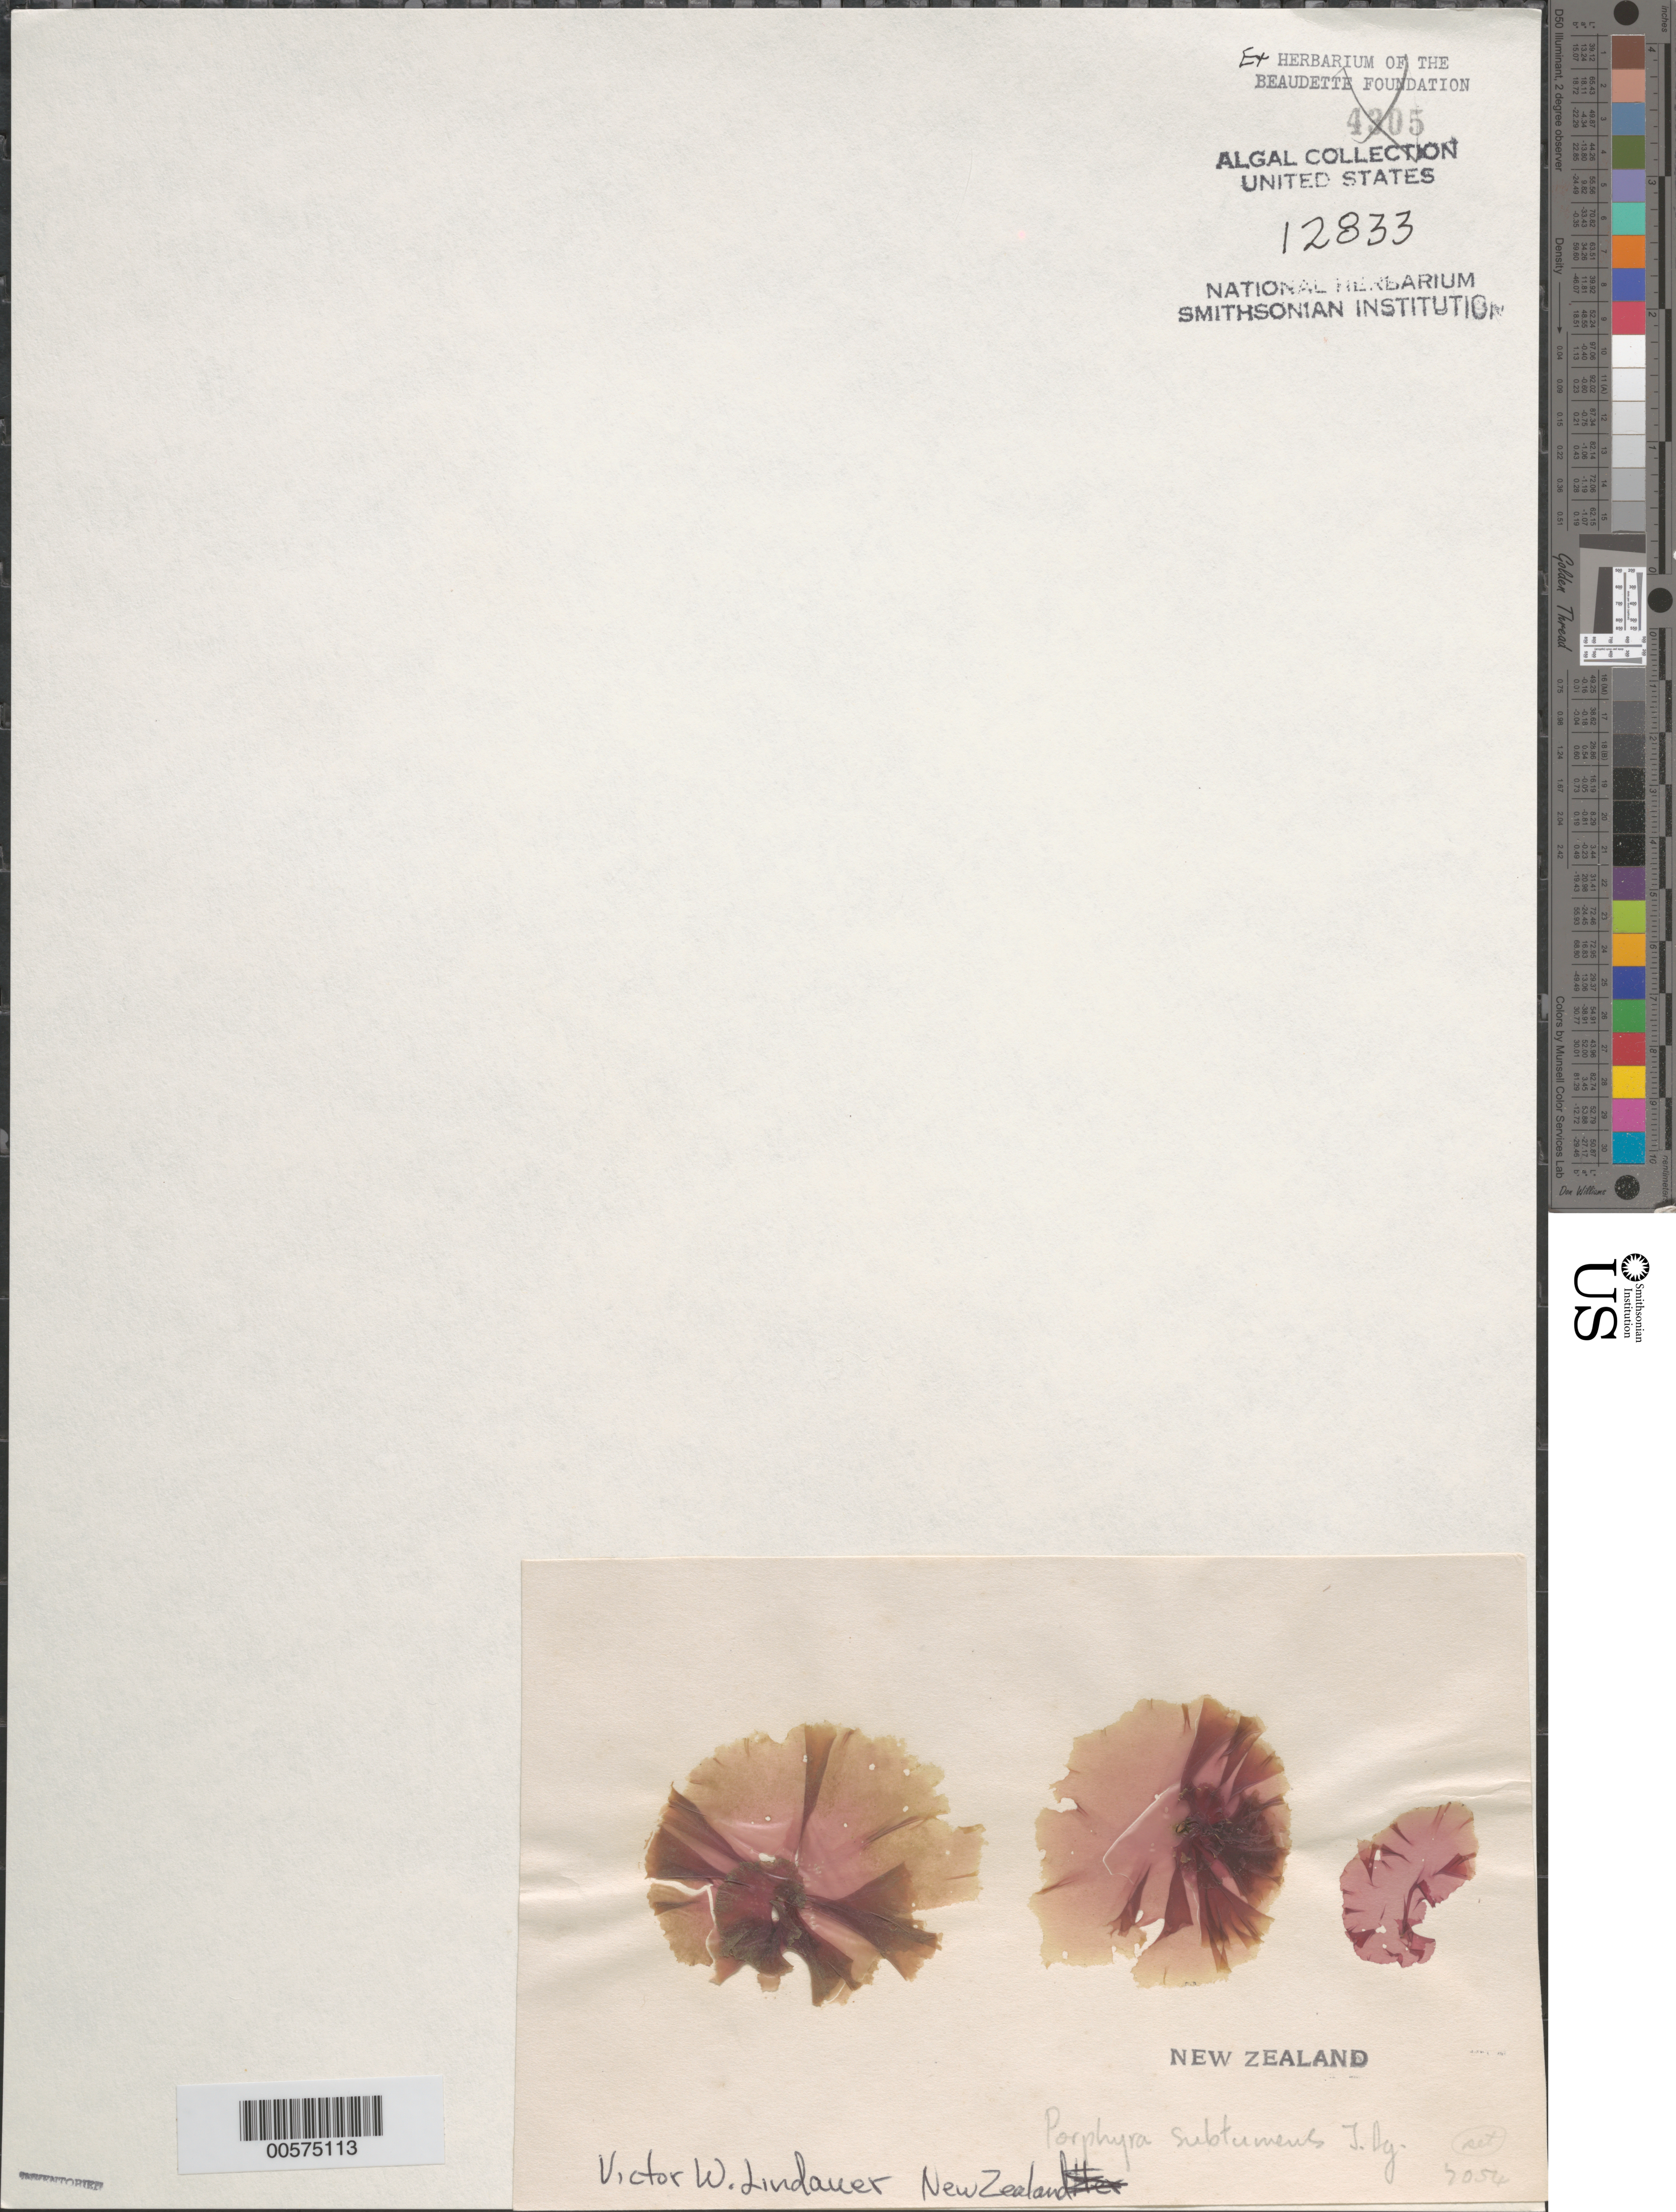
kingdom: Plantae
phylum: Rhodophyta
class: Compsopogonophyceae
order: Erythropeltidales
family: Erythrotrichiaceae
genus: Pyrophyllon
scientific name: Pyrophyllon subtumens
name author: (J. Agardh ex Laing) W.A. Nelson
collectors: V. Lindauer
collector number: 7054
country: New Zealand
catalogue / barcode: US 12833